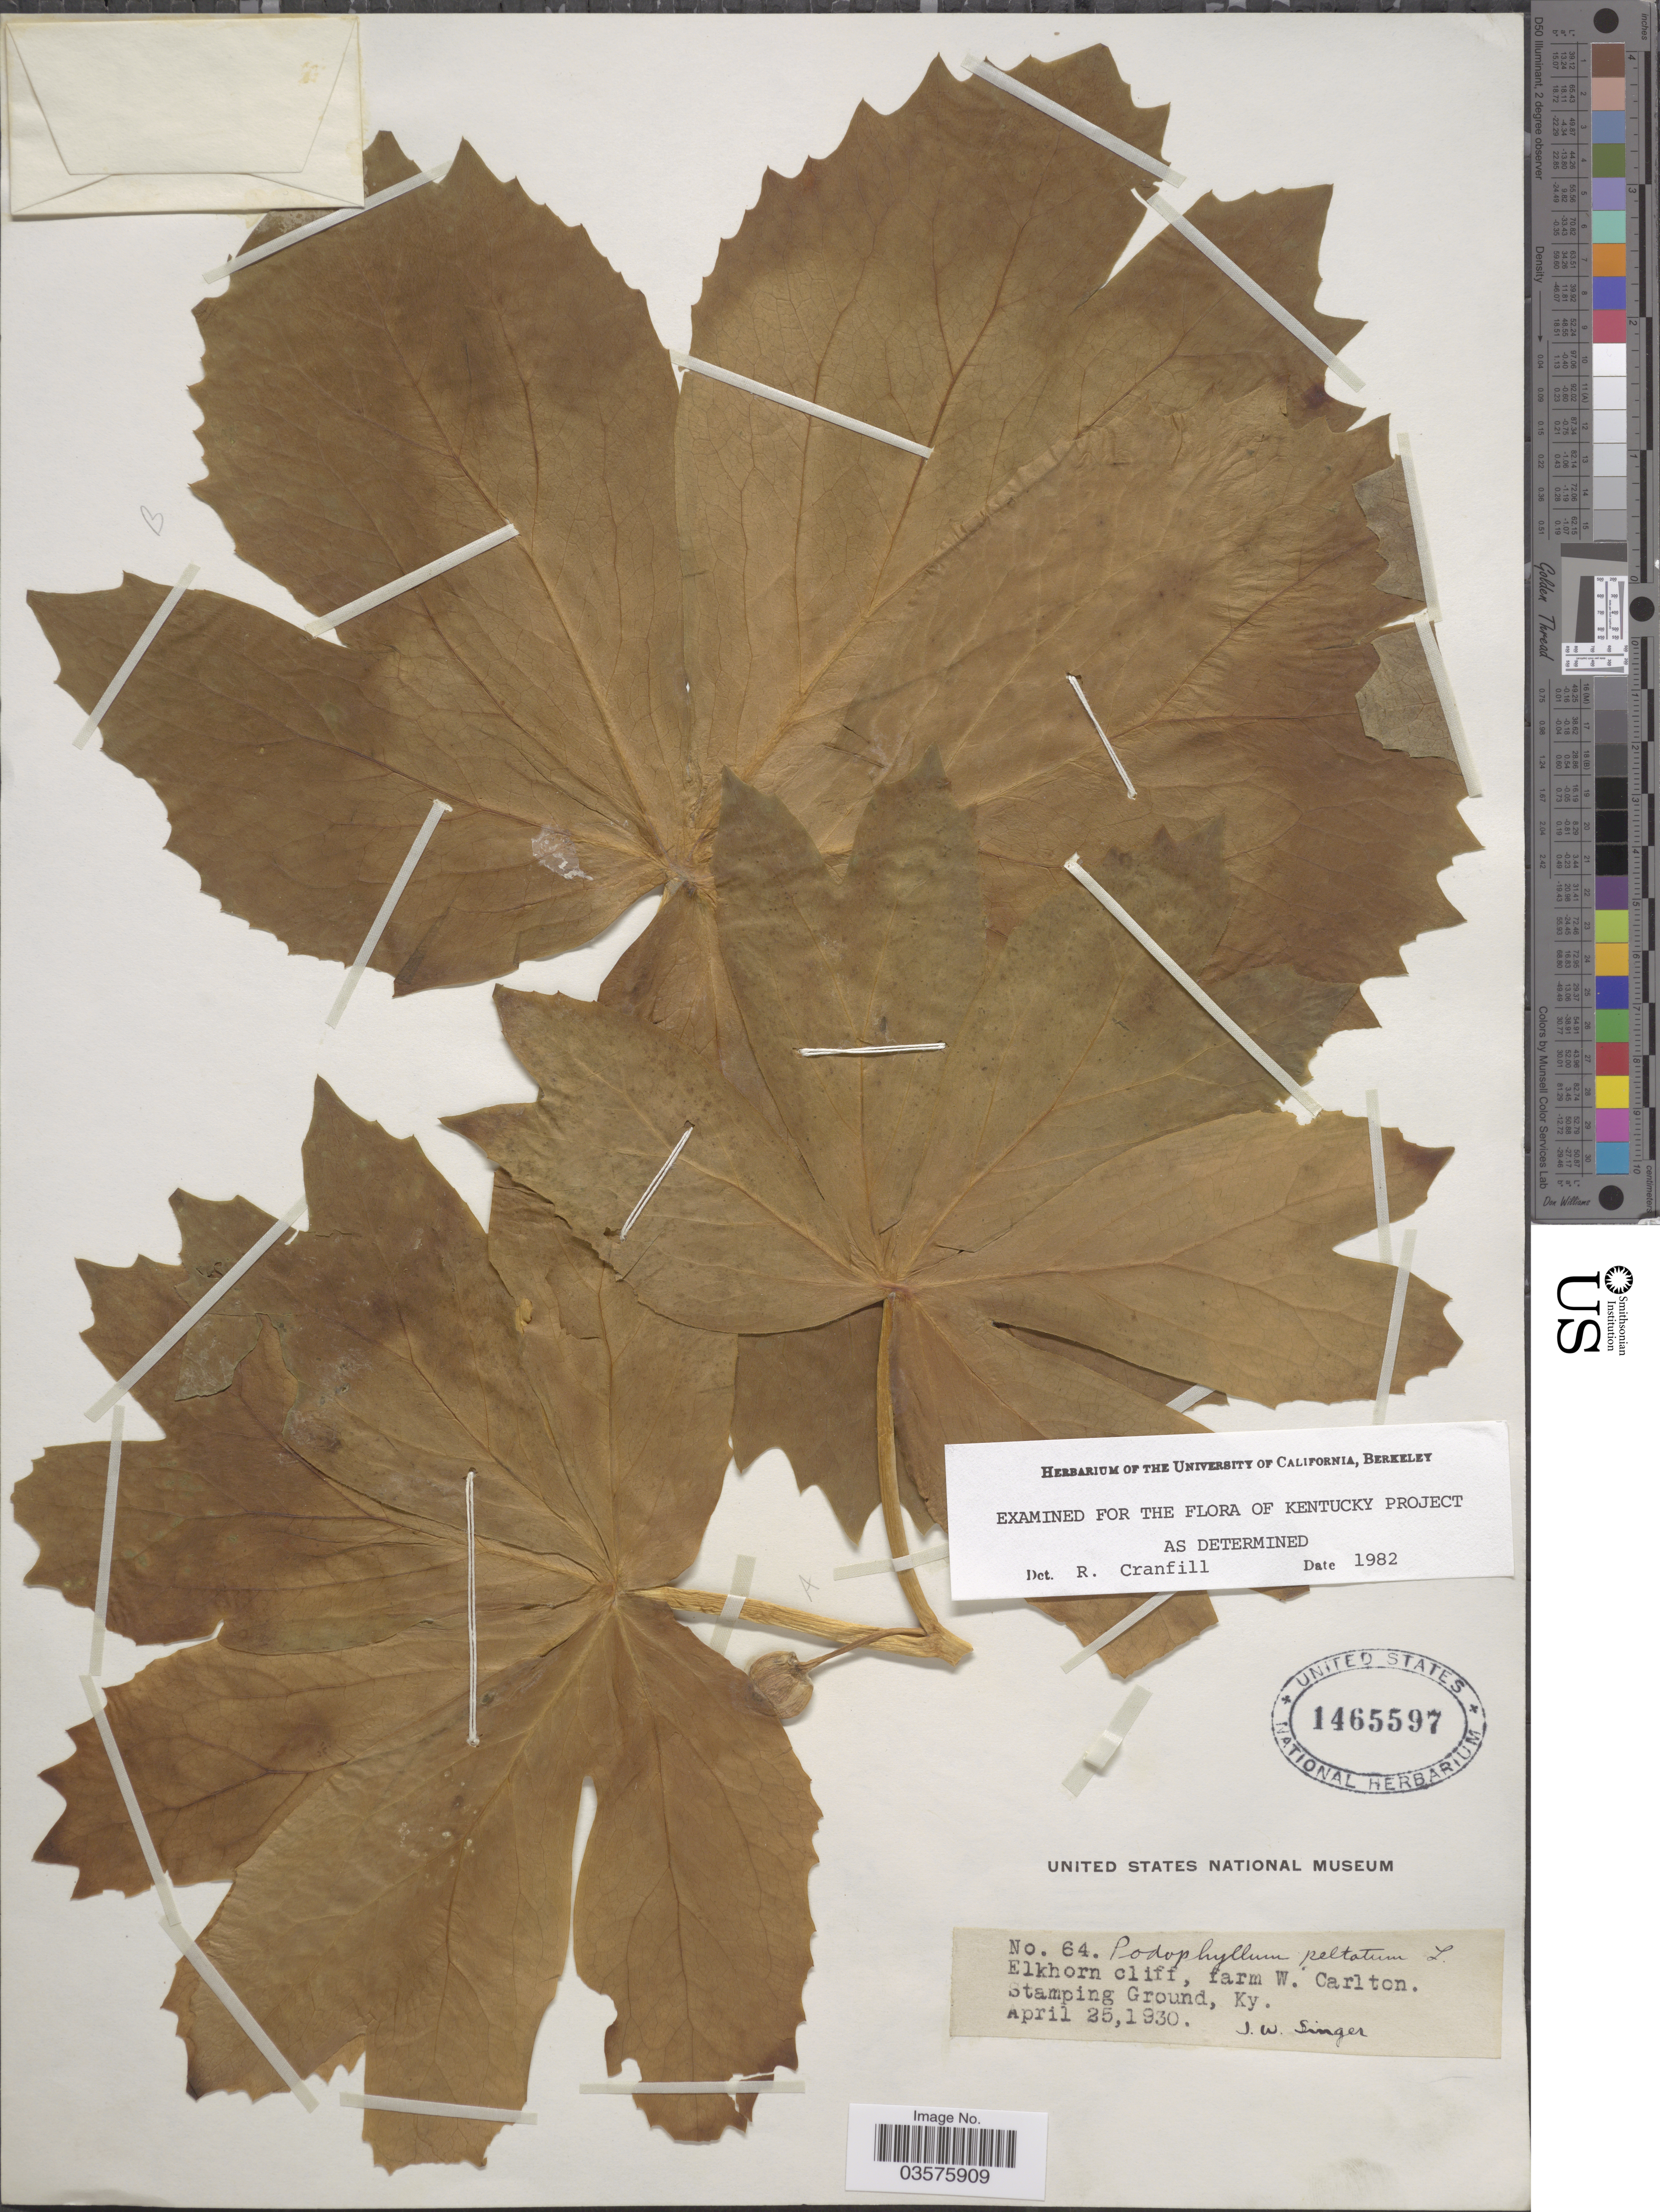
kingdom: Plantae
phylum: Tracheophyta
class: Magnoliopsida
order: Ranunculales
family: Berberidaceae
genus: Podophyllum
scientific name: Podophyllum peltatum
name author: L.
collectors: J. EW. Singer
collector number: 64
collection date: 1930-04-25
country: United States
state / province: Kentucky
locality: Elkhorn cliff, farm W. Carlton. Stamping Ground.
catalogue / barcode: US 1465597